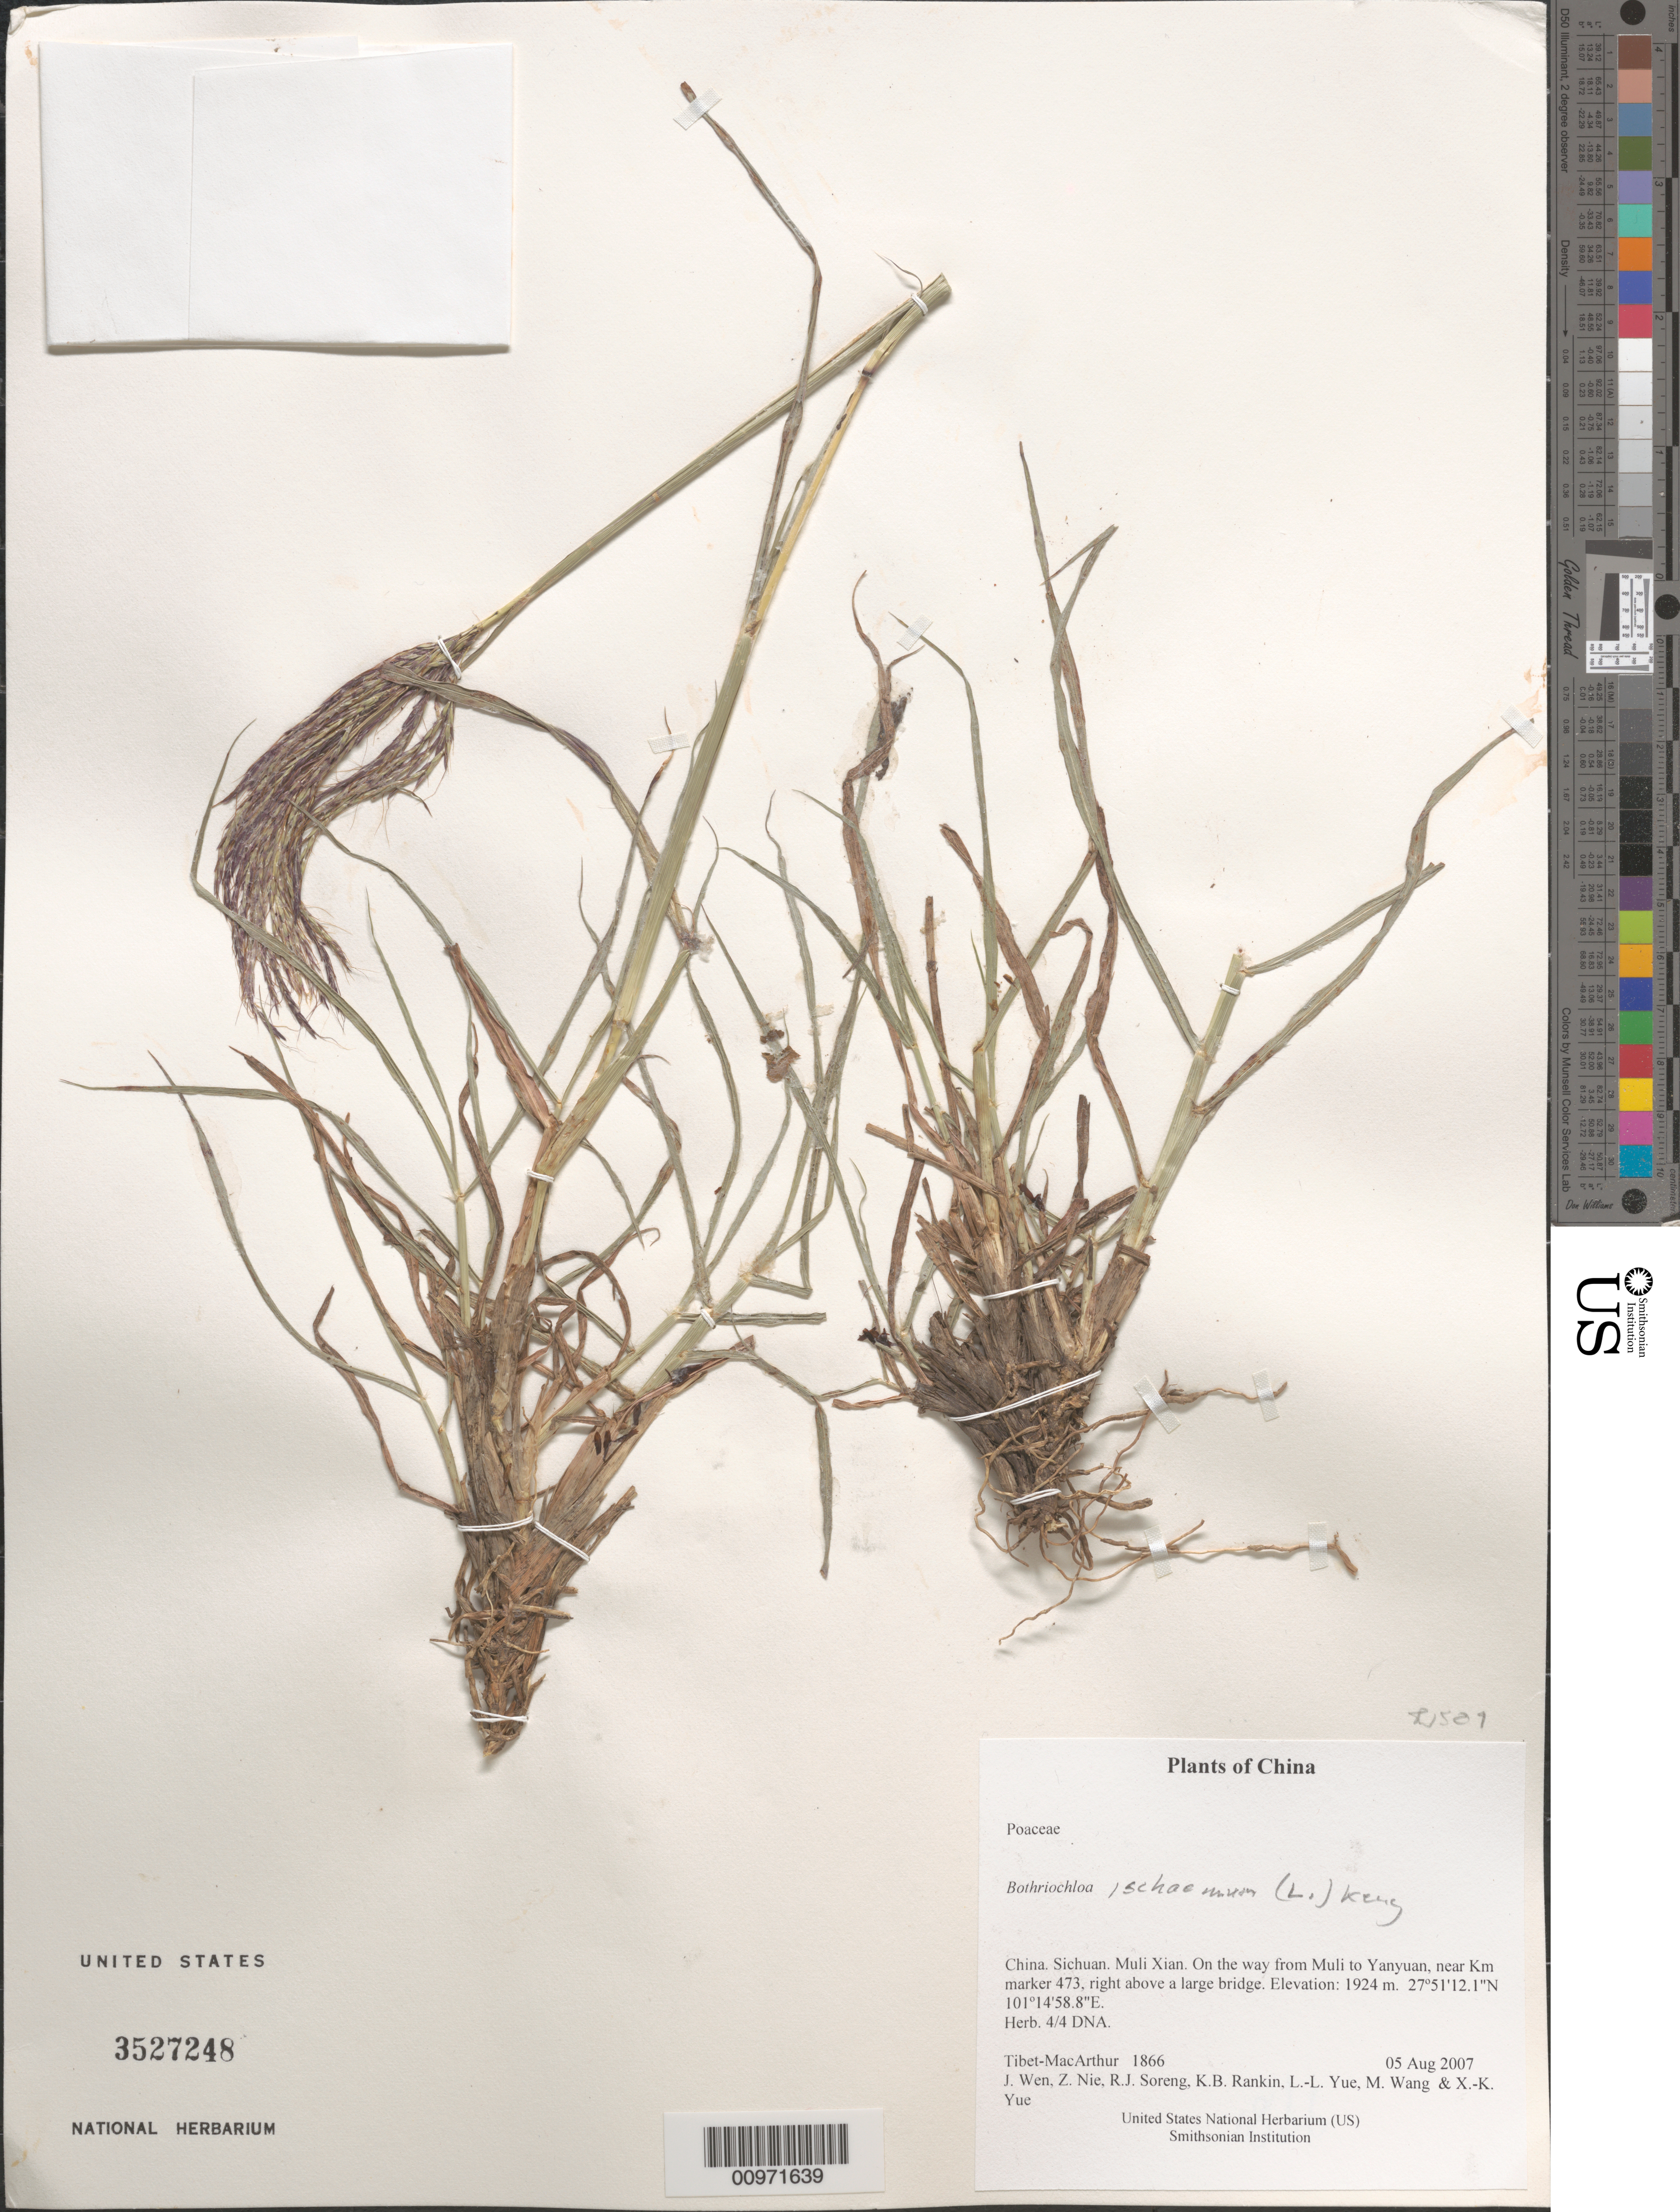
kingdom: Plantae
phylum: Tracheophyta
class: Liliopsida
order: Poales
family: Poaceae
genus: Bothriochloa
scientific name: Bothriochloa ischaemum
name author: (L.) Keng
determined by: Soreng, Robert J., Research Associate (BOT), Smithsonian Institution - National Museum of Natural History (UNITED STATES)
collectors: Tibet-MacArthur, J. Wen, Z. Nie, R. J. Soreng, K. Rankin, L. Yue, M. Wang & X. Yue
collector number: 1866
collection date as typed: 05 Aug 2007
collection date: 2007-08-05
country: China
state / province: Sichuan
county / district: Muli Xian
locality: On the way from Muli to Yanyuan, near Km marker 473, right above a large bridge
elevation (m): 1924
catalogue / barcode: US 3527248